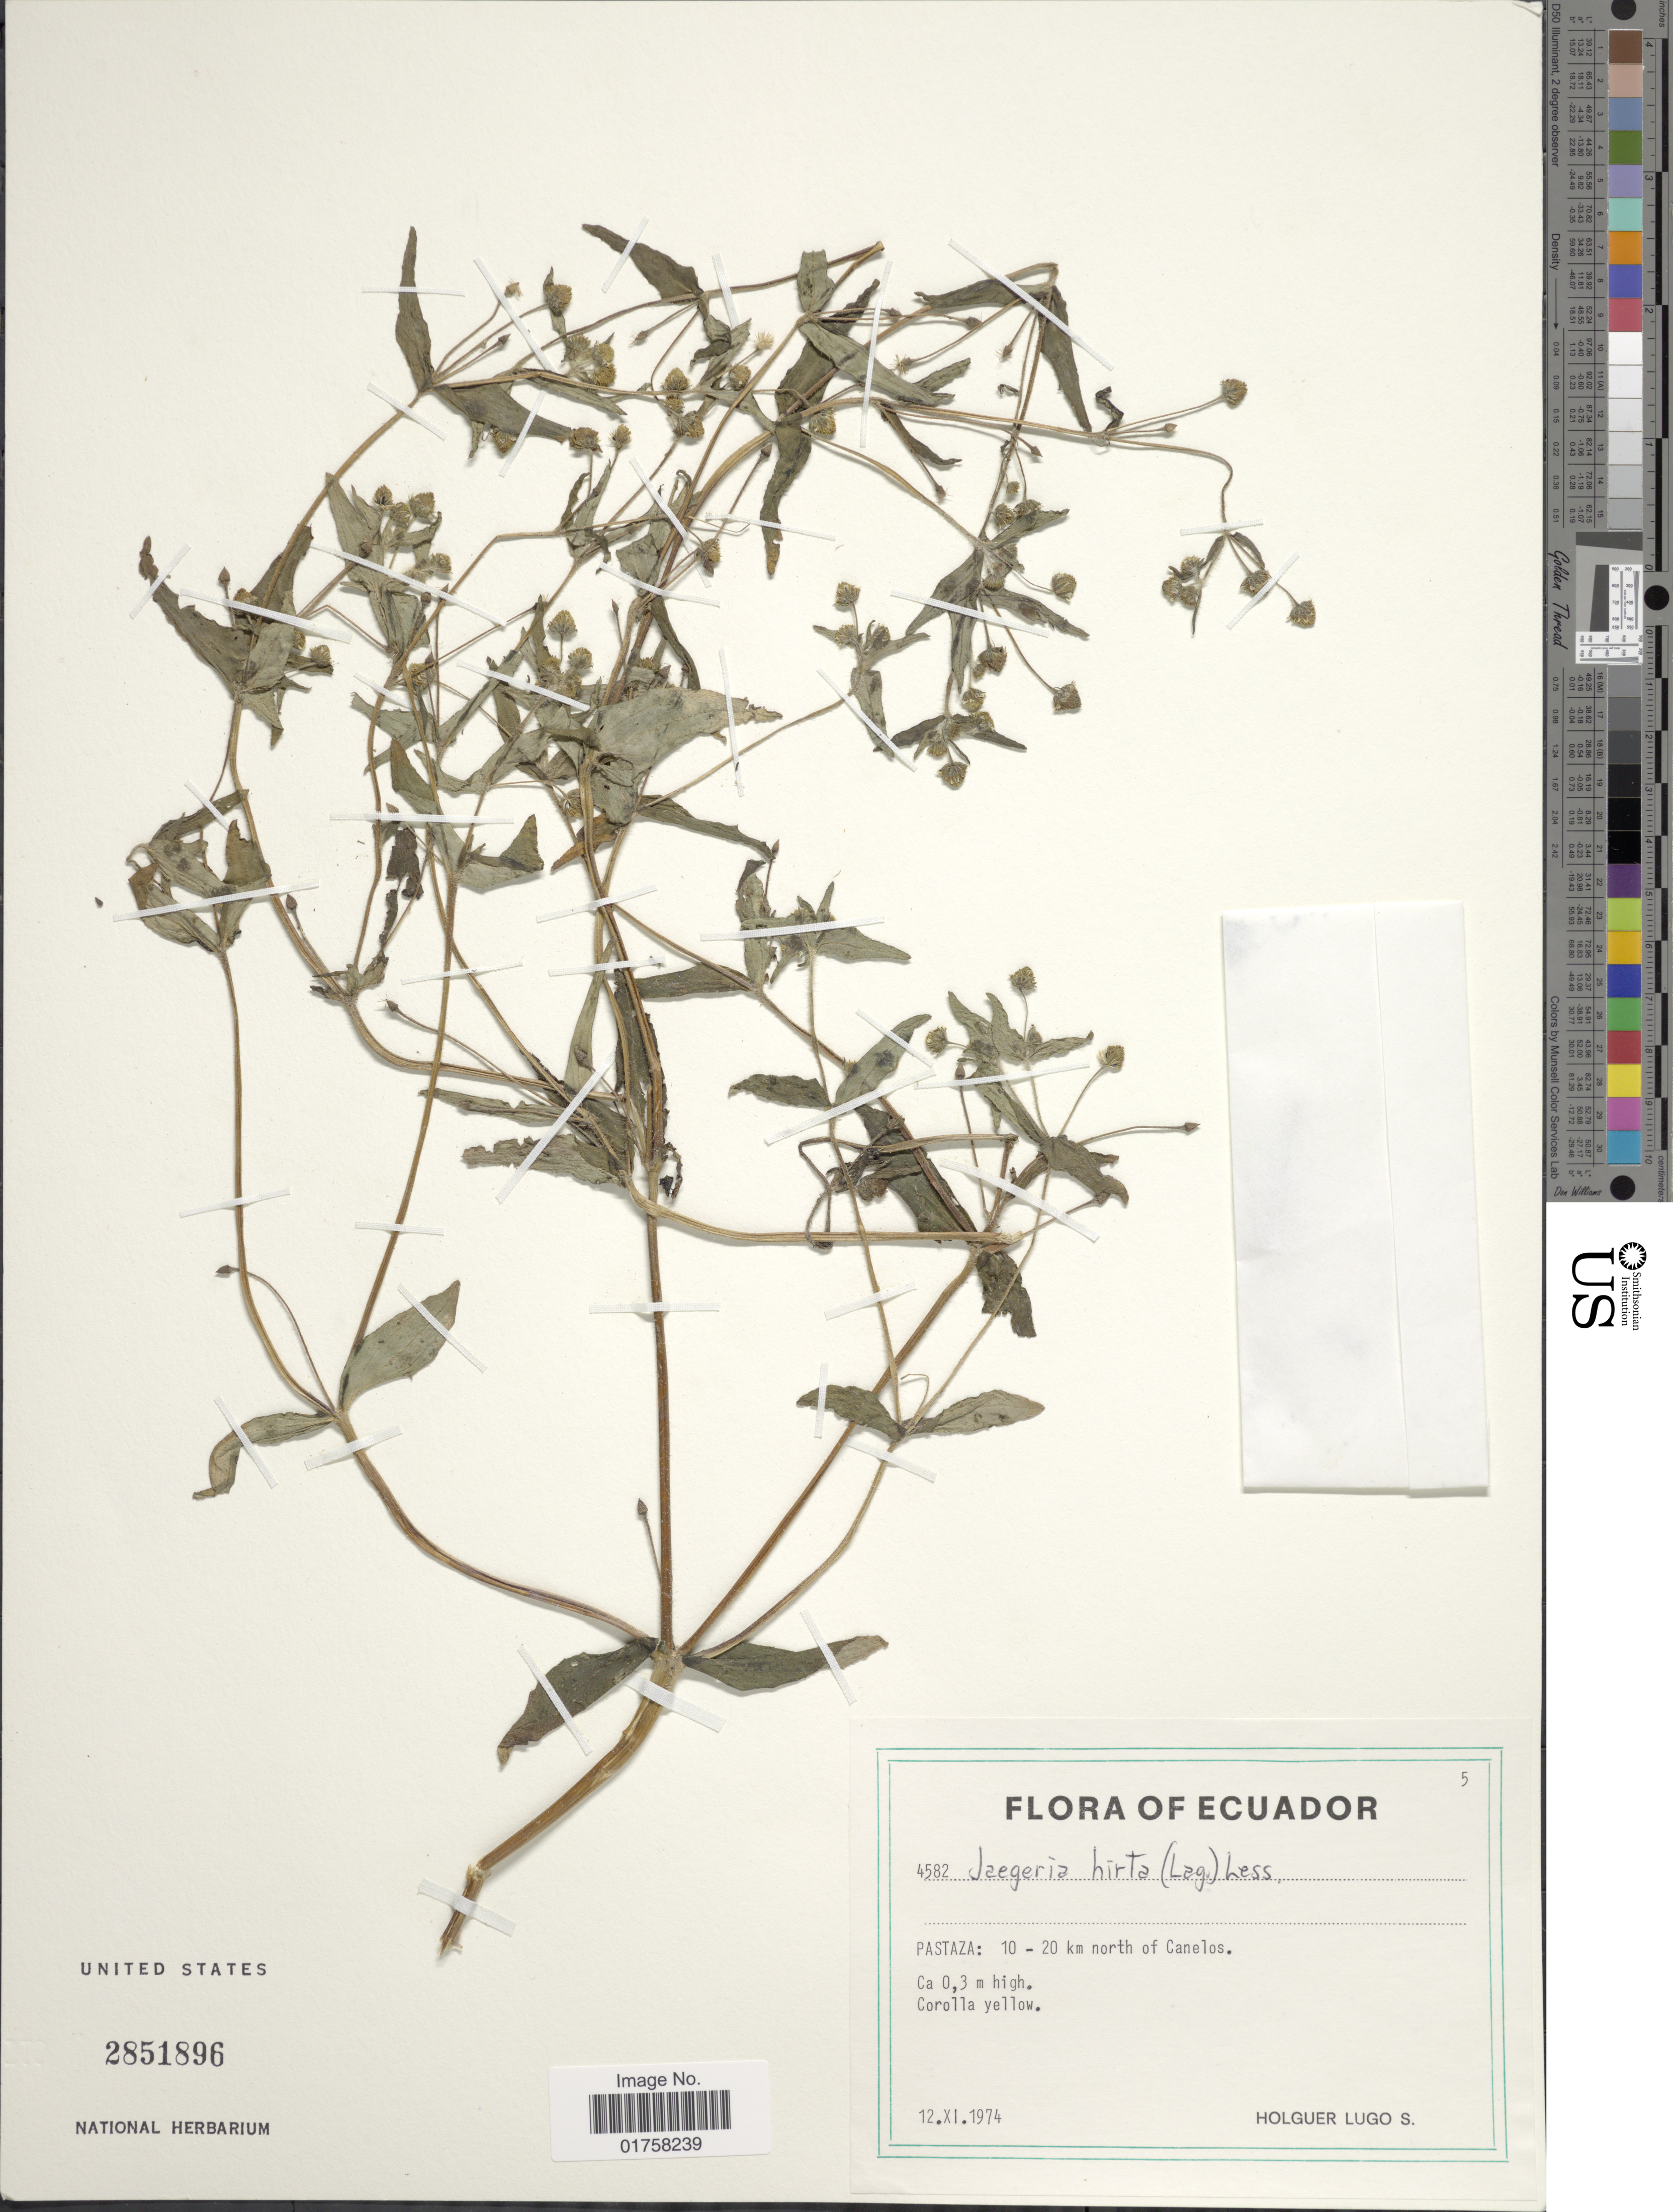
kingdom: Plantae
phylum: Tracheophyta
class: Magnoliopsida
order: Asterales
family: Asteraceae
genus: Jaegeria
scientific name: Jaegeria hirta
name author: (Lag.) Less.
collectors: H. Lugo S.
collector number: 4582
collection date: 1974-11-12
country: Ecuador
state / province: Pastaza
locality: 10-20 km north of Canelos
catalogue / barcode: US 2851896